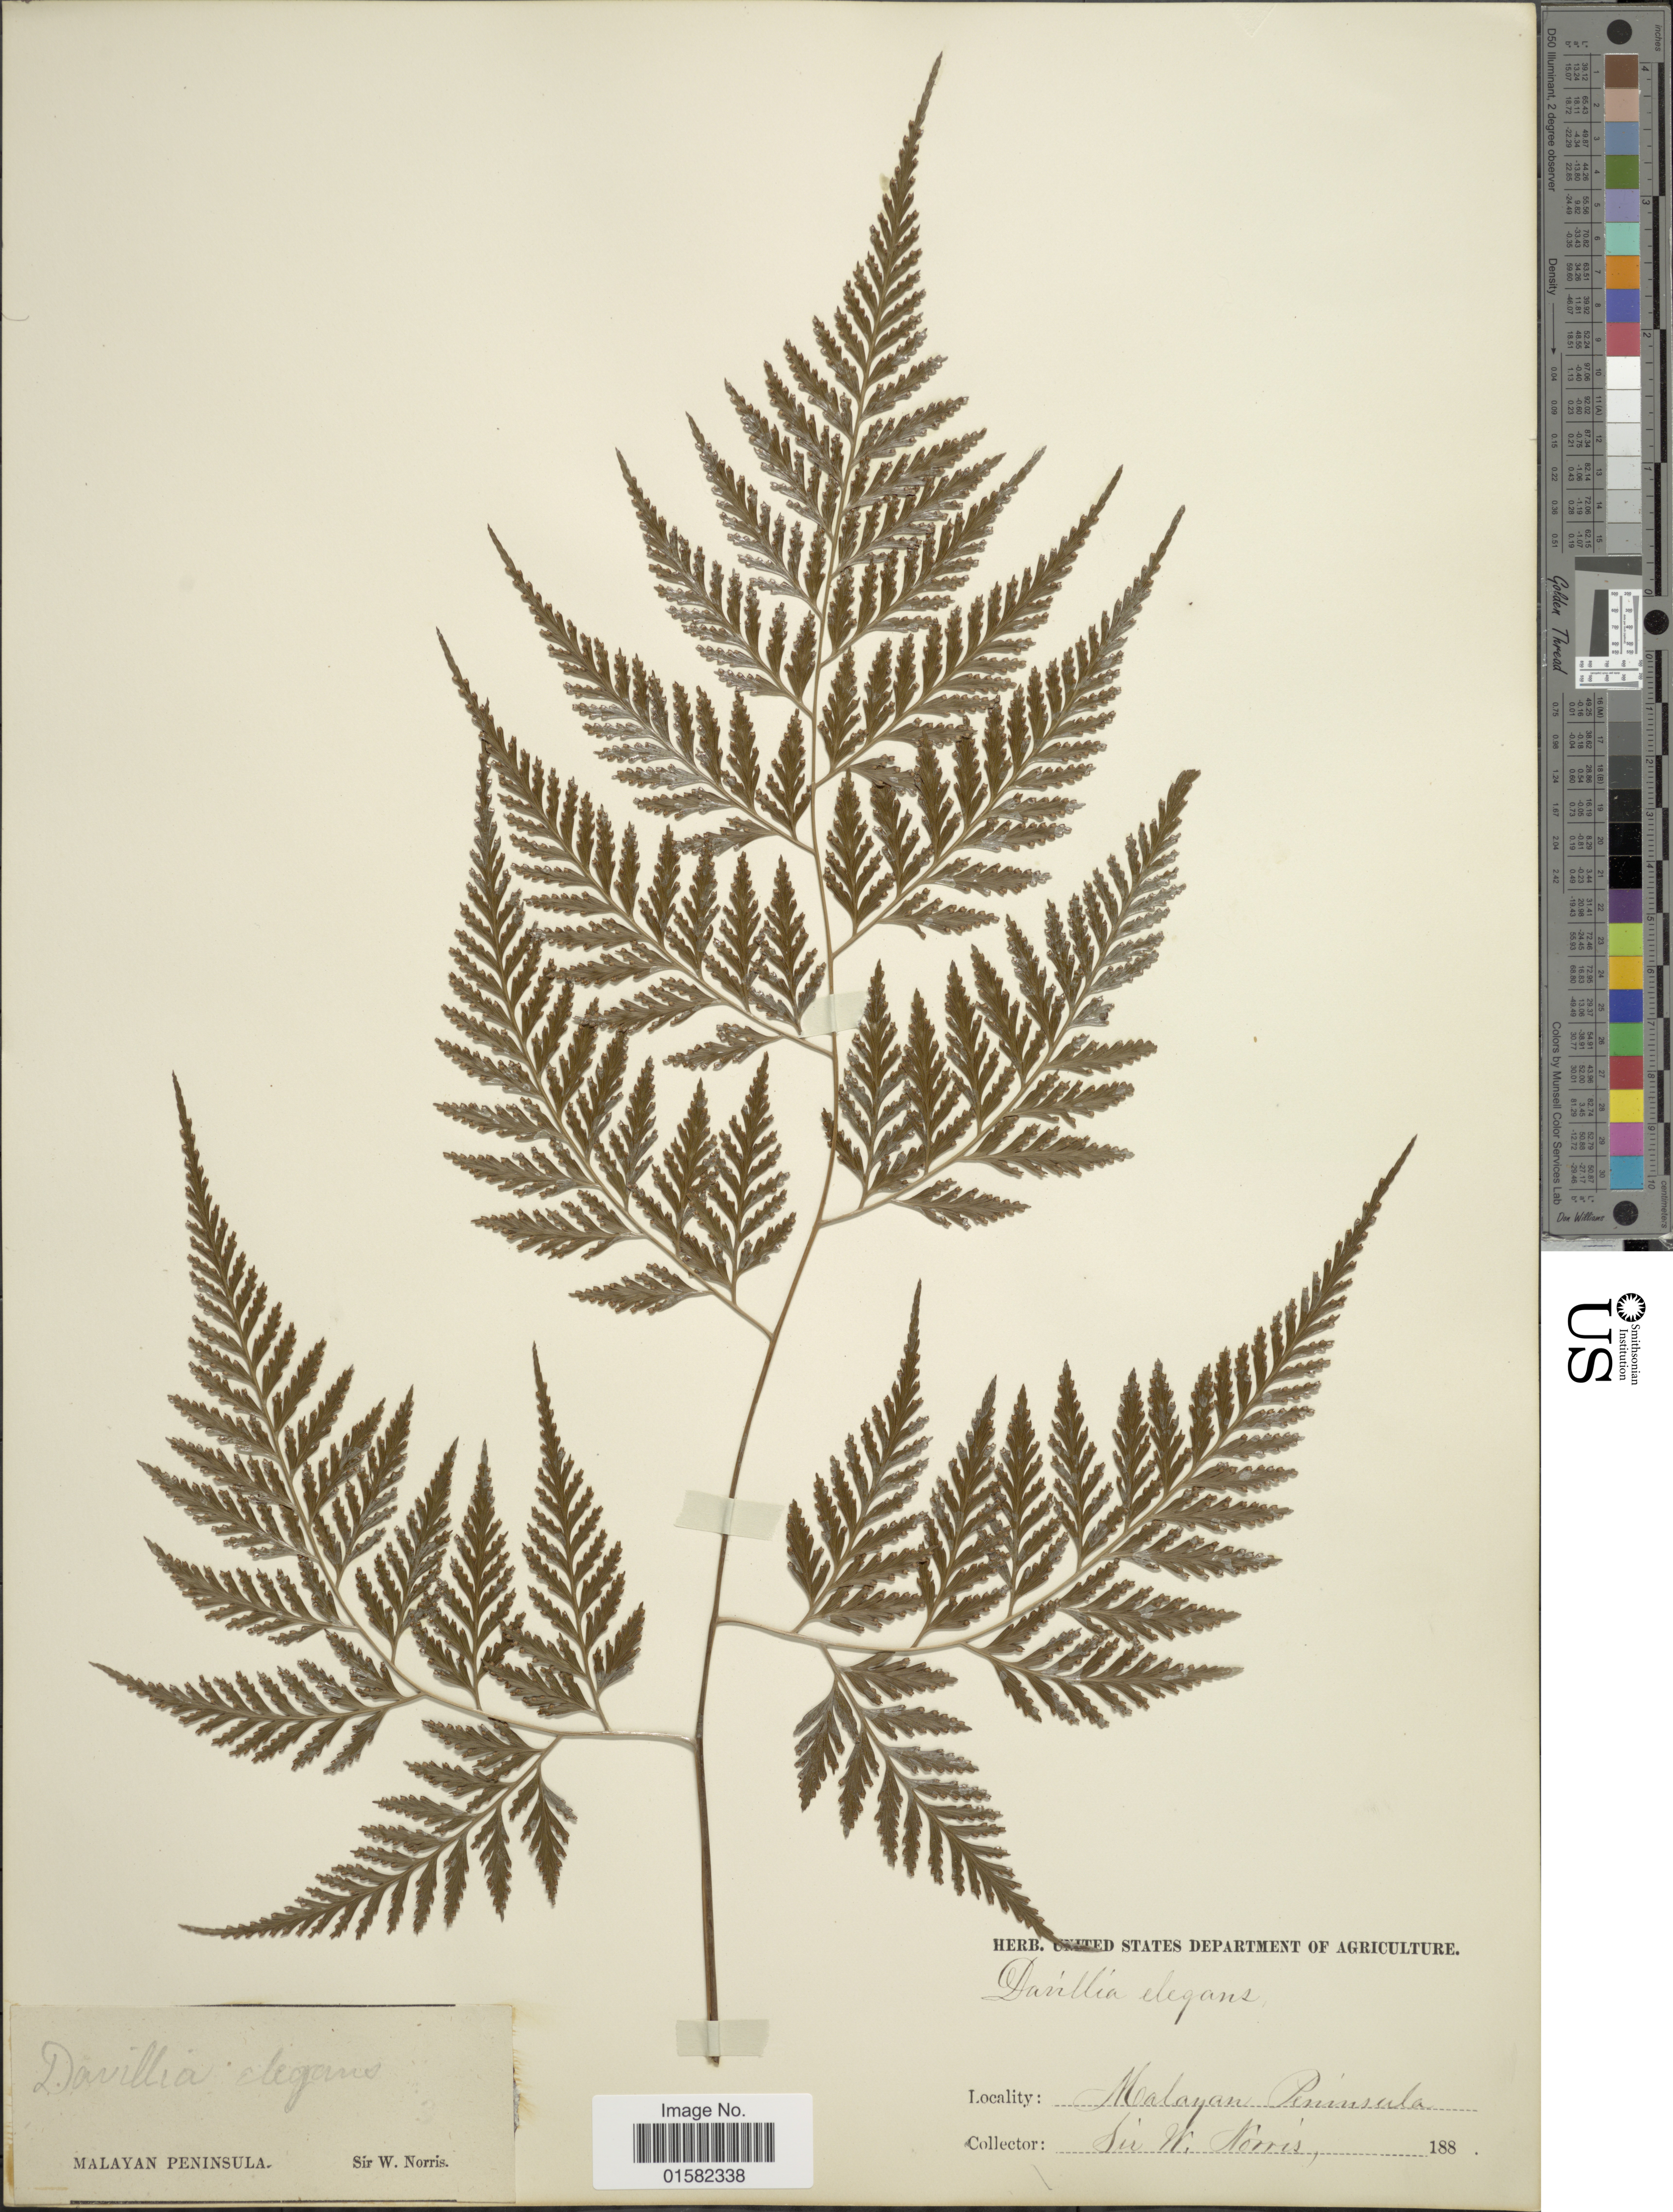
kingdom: Plantae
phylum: Tracheophyta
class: Polypodiopsida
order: Polypodiales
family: Davalliaceae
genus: Wibelia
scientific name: Wibelia denticulata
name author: (Burm. f.) M. Kato & Tsutsumi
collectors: W. Norris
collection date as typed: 188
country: Malaysia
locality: Malayan Peninsula